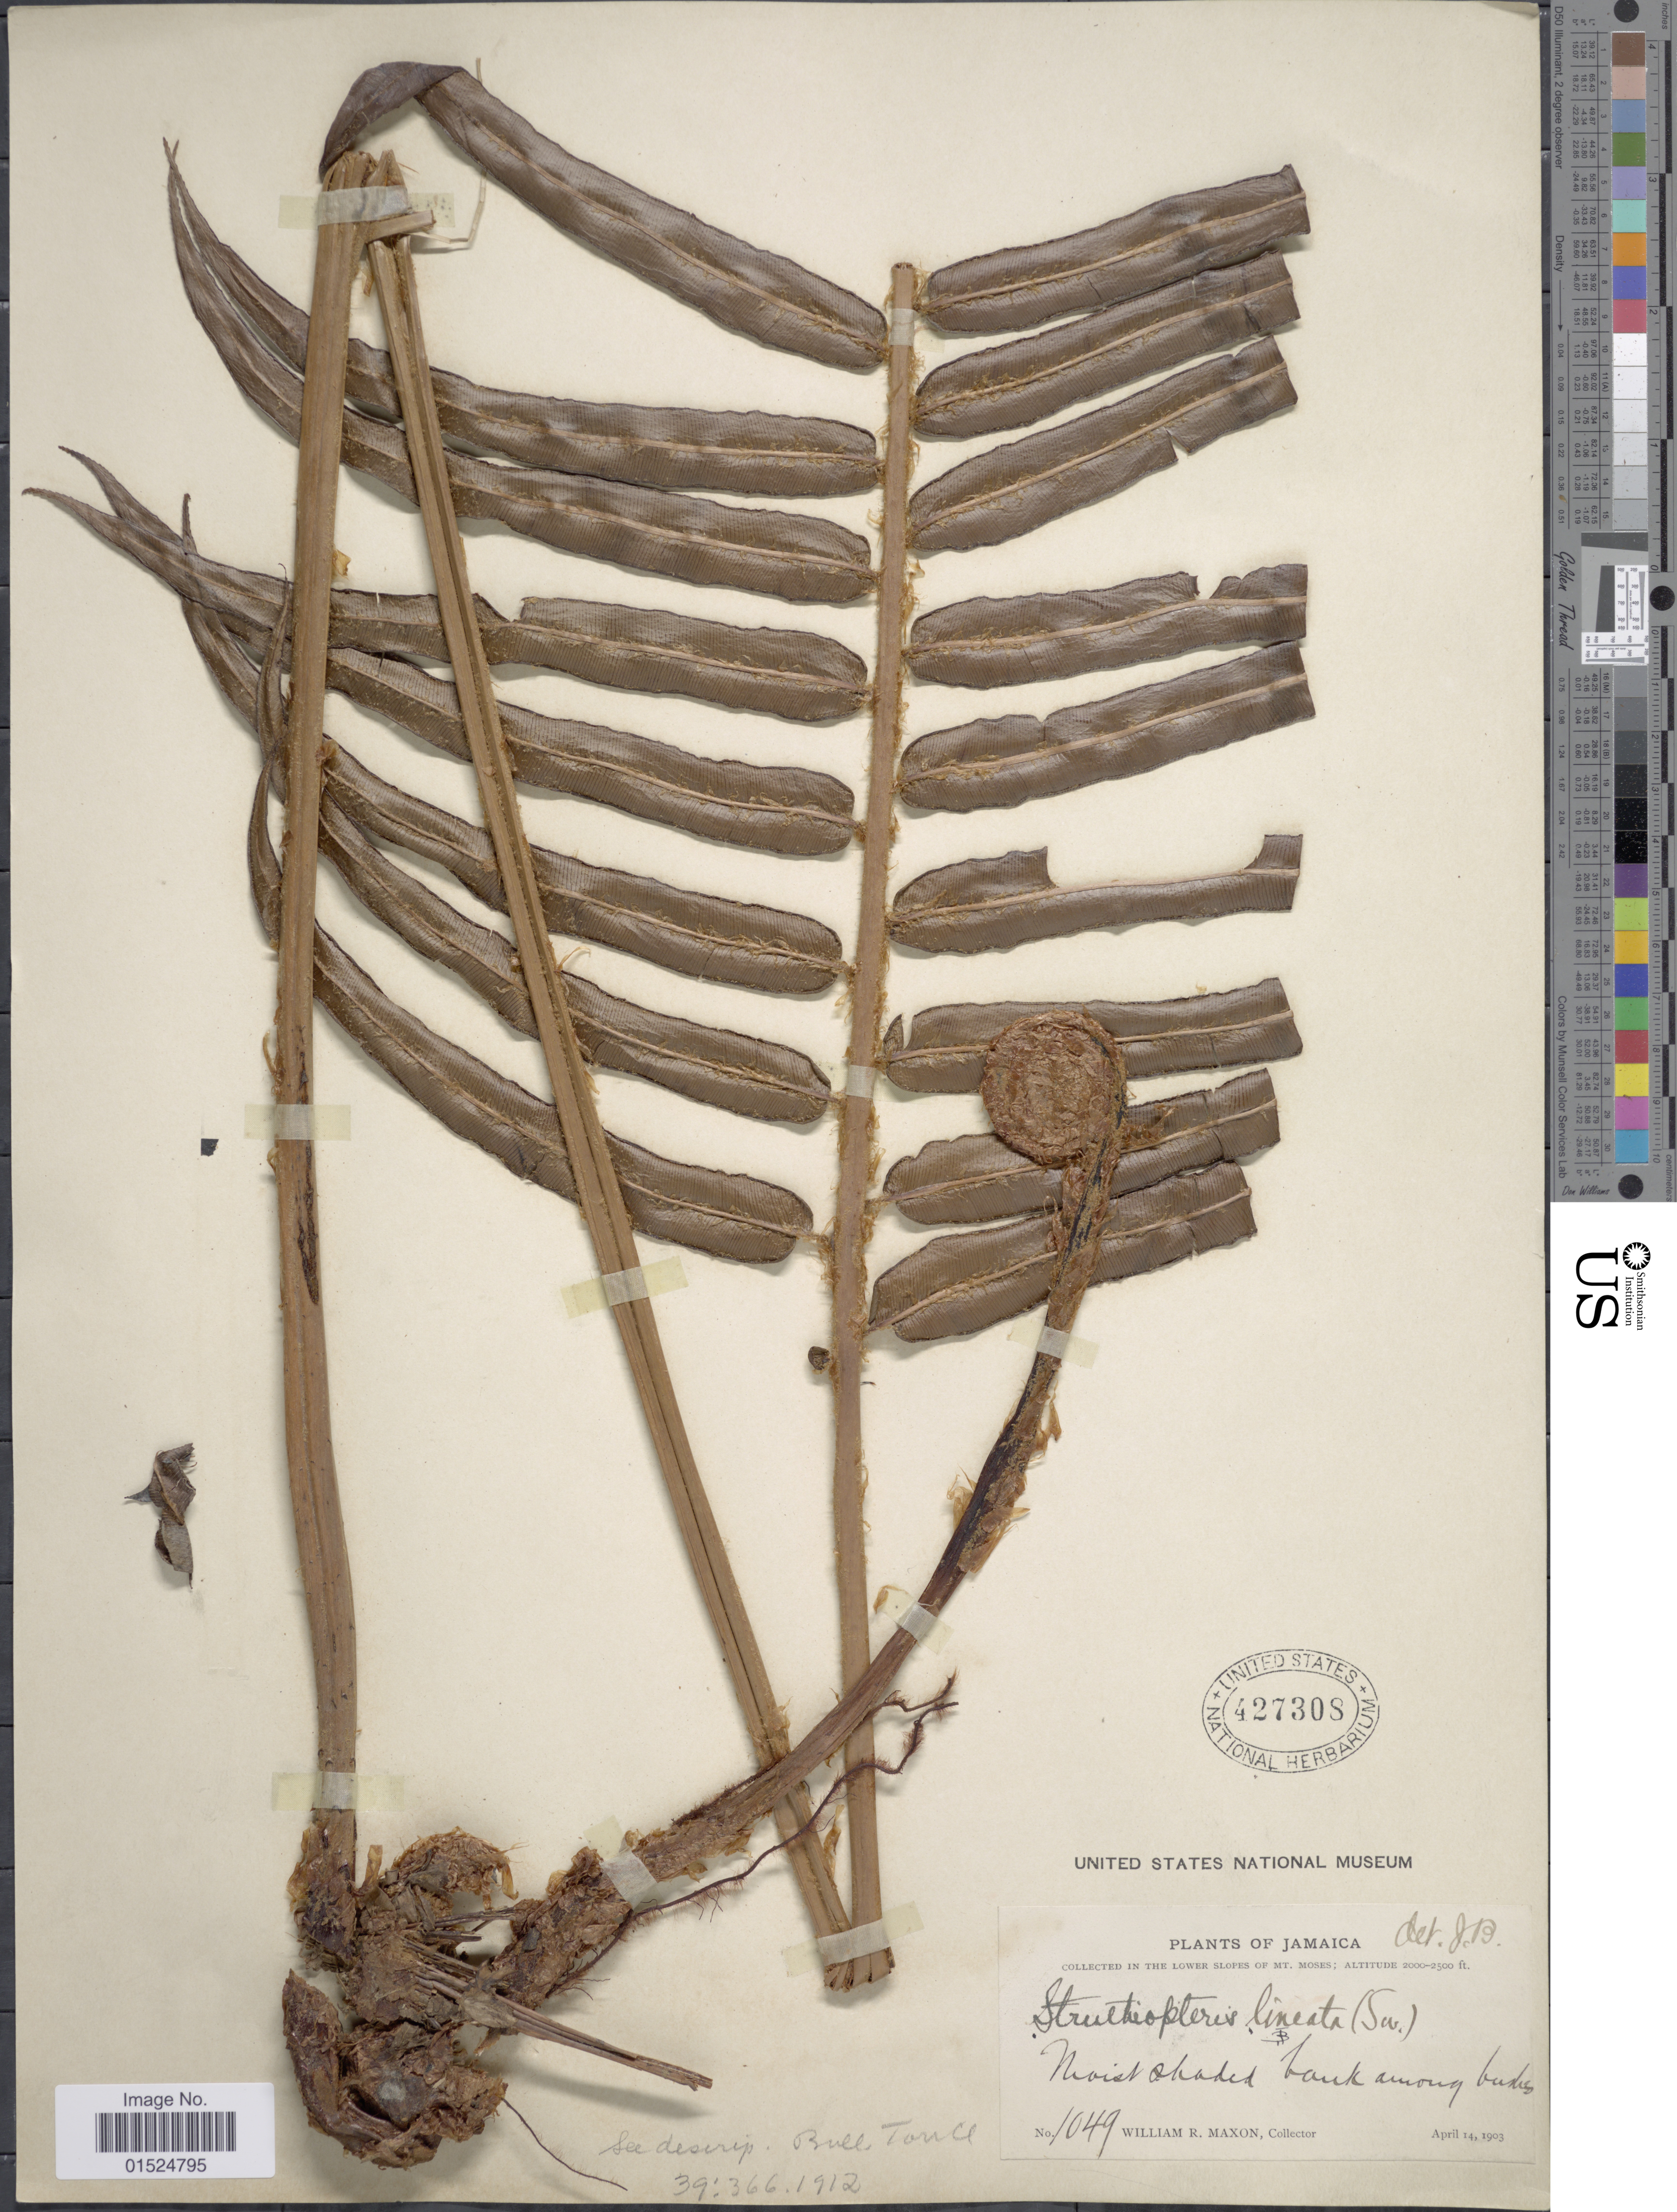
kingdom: Plantae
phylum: Tracheophyta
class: Polypodiopsida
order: Polypodiales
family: Blechnaceae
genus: Blechnum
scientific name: Blechnum lineatum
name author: (Sw.) C. Chr.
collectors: W. R. Maxon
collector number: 1049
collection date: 1903-04-14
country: Jamaica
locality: In the lower slopes of Mt. Moses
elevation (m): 610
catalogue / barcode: US 427308